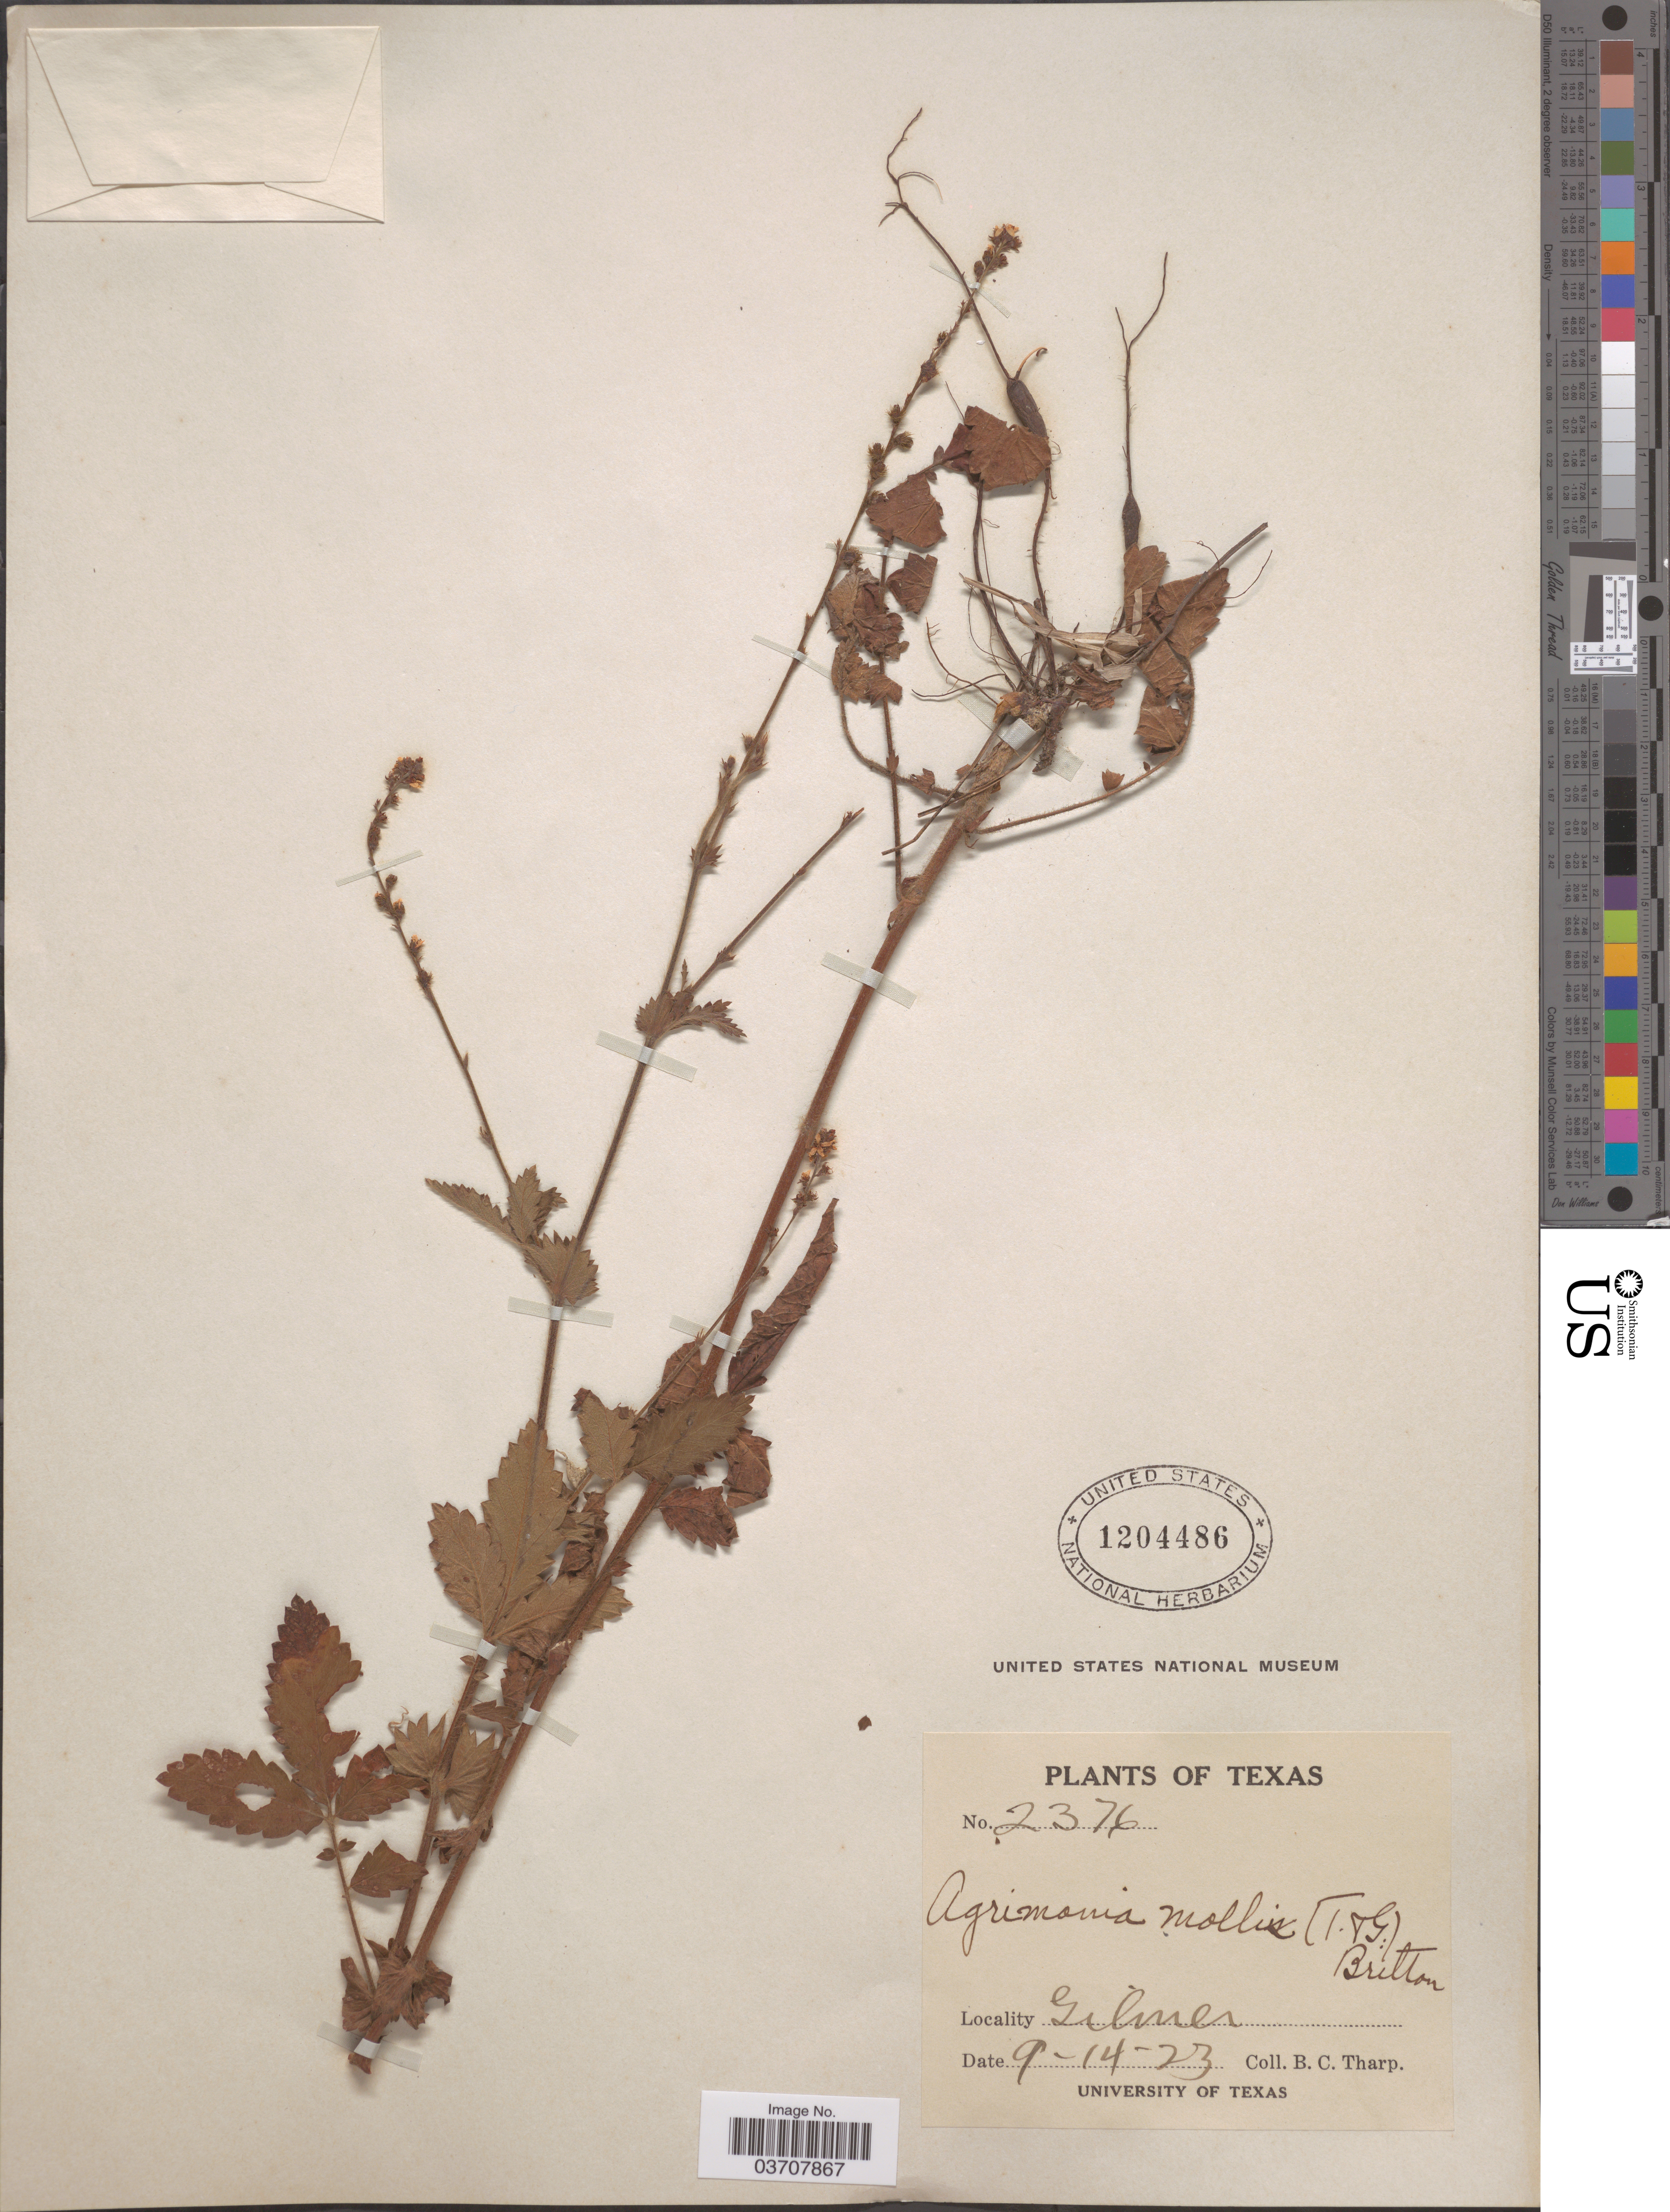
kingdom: Plantae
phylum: Tracheophyta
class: Magnoliopsida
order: Rosales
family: Rosaceae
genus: Agrimonia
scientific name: Agrimonia pubescens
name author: Wallr.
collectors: B. C. Tharp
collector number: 2376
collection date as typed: Transcribed d/m/y: 14/9/23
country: United States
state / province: Texas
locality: Gilmer.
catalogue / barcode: US 1204486